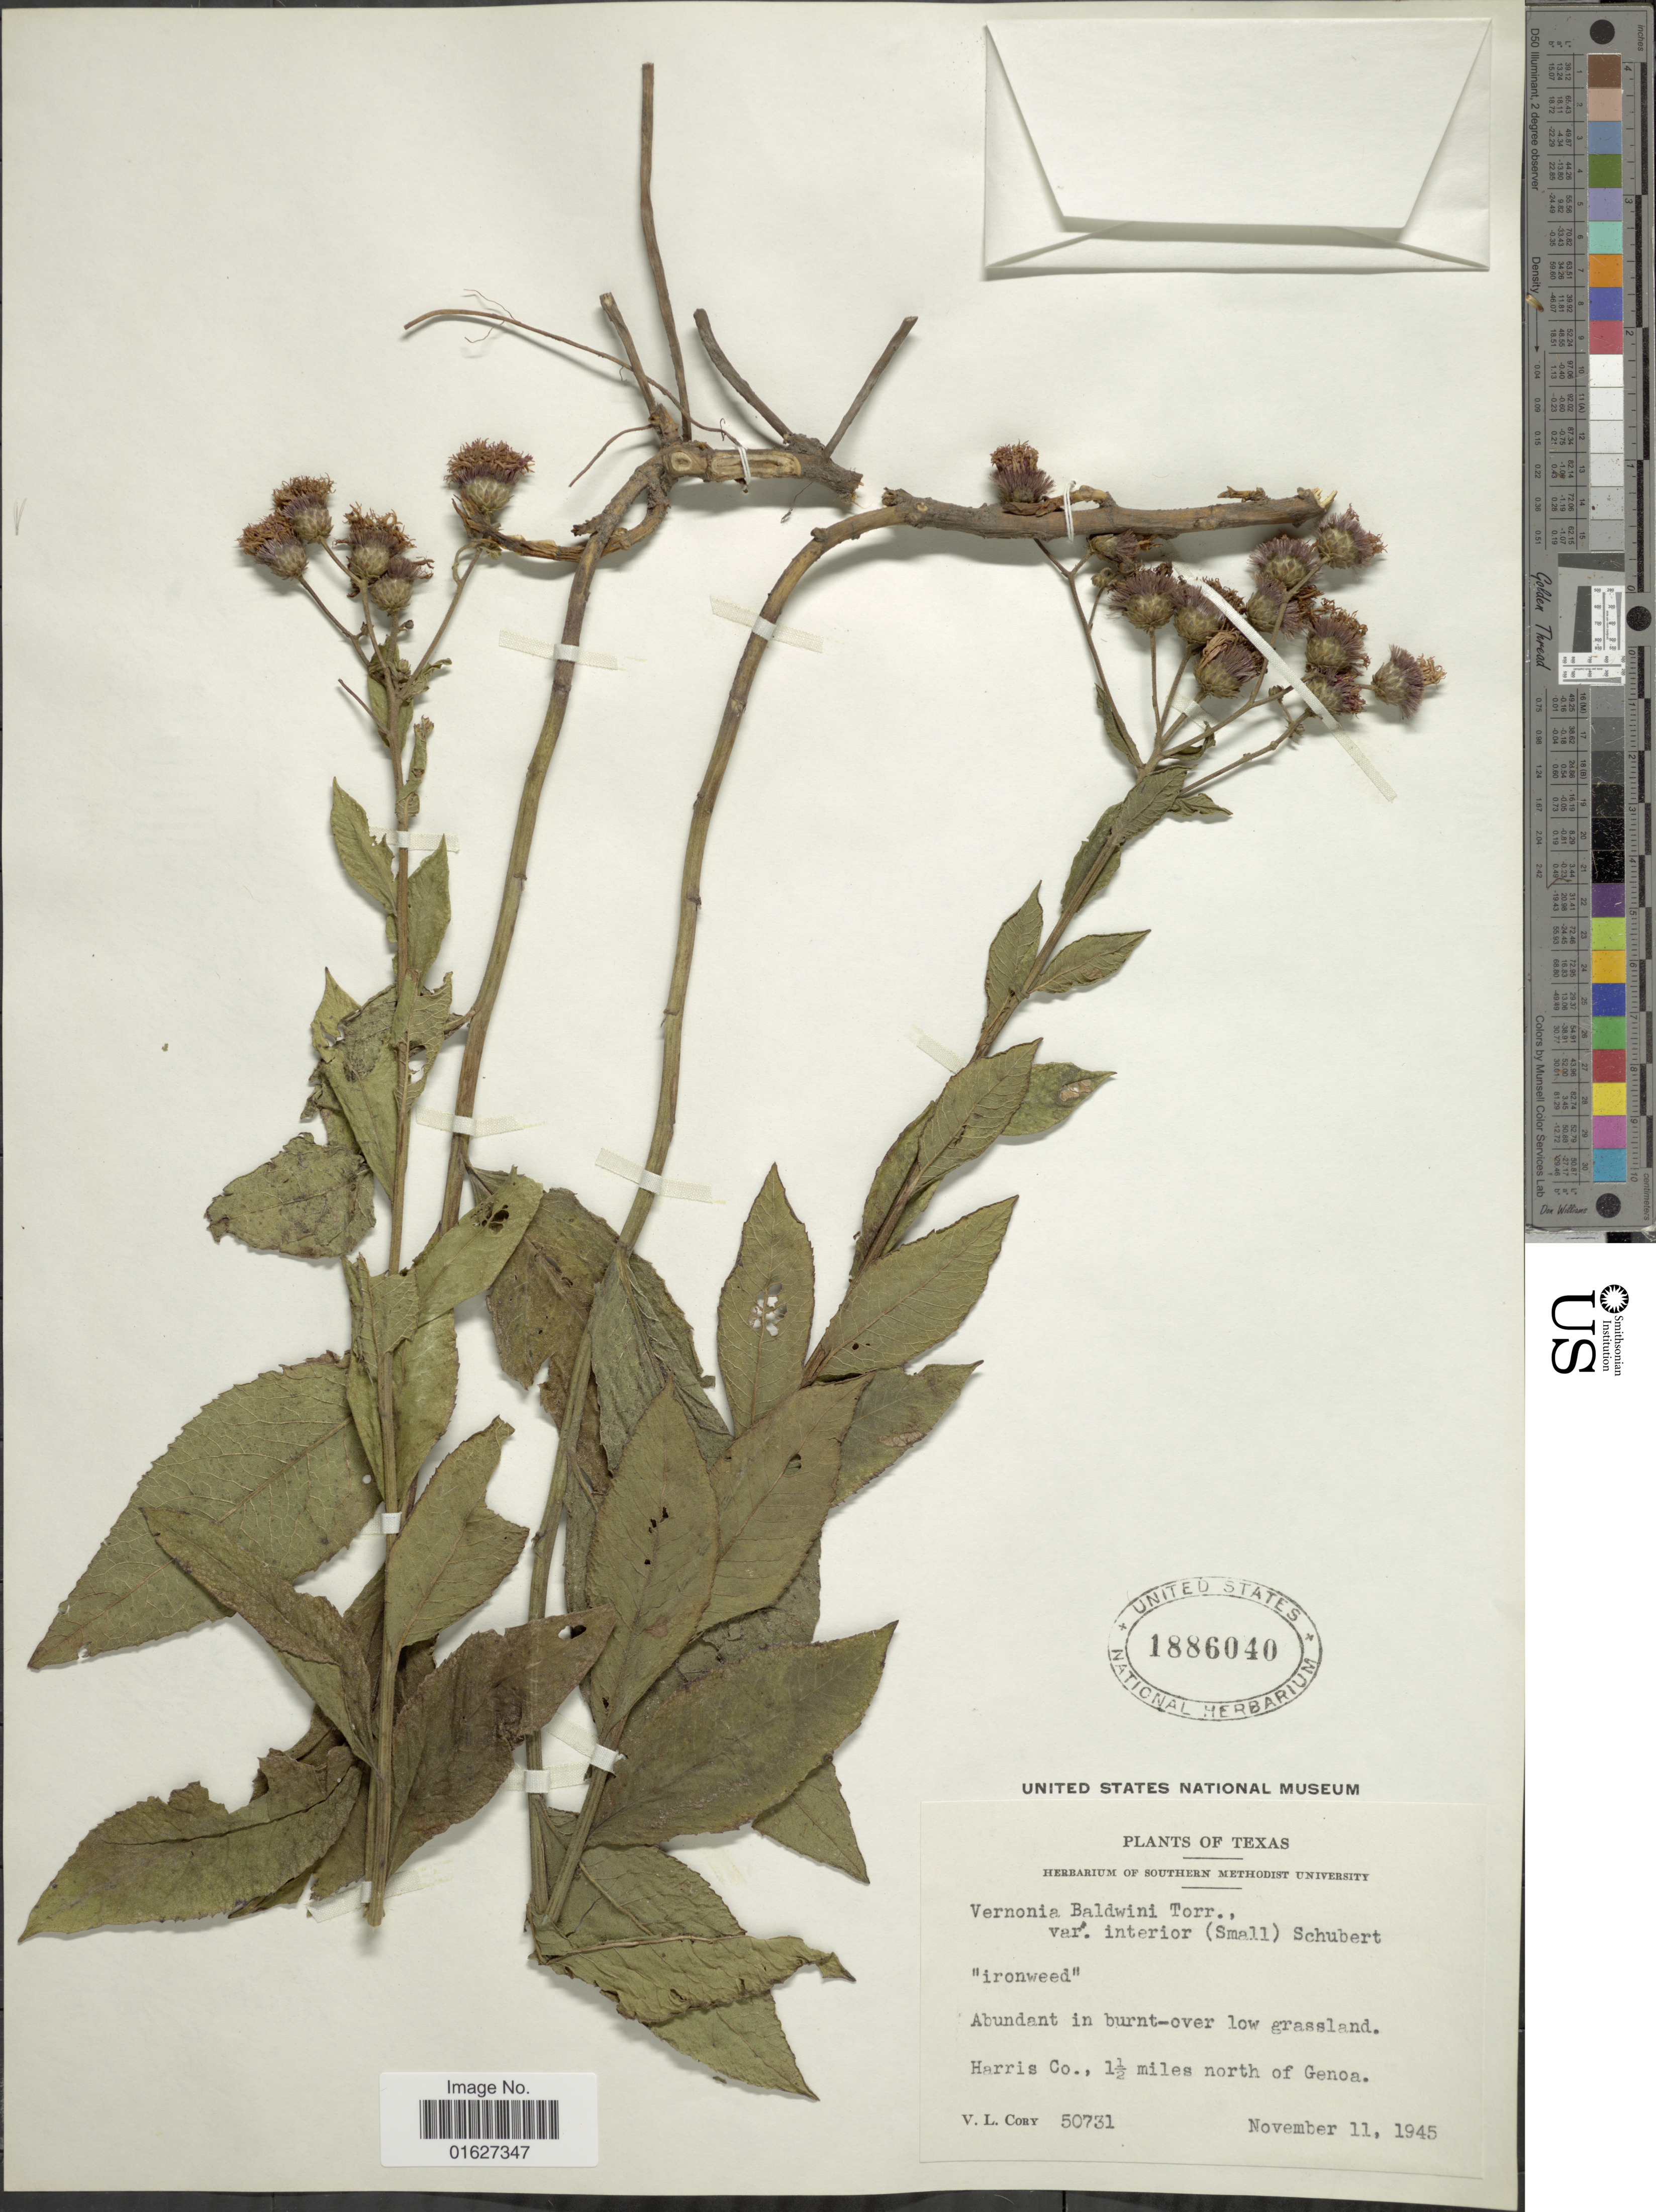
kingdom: Plantae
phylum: Tracheophyta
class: Magnoliopsida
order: Asterales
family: Asteraceae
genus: Vernonia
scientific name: Vernonia baldwinii subsp. interior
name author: (Small) Faust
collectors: V. Cory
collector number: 50731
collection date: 1945-11-11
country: United States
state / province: Texas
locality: Texas. in burnt-over low grassland. Harris Co., 1 1/2 miles north Genoa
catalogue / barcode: US 1886040